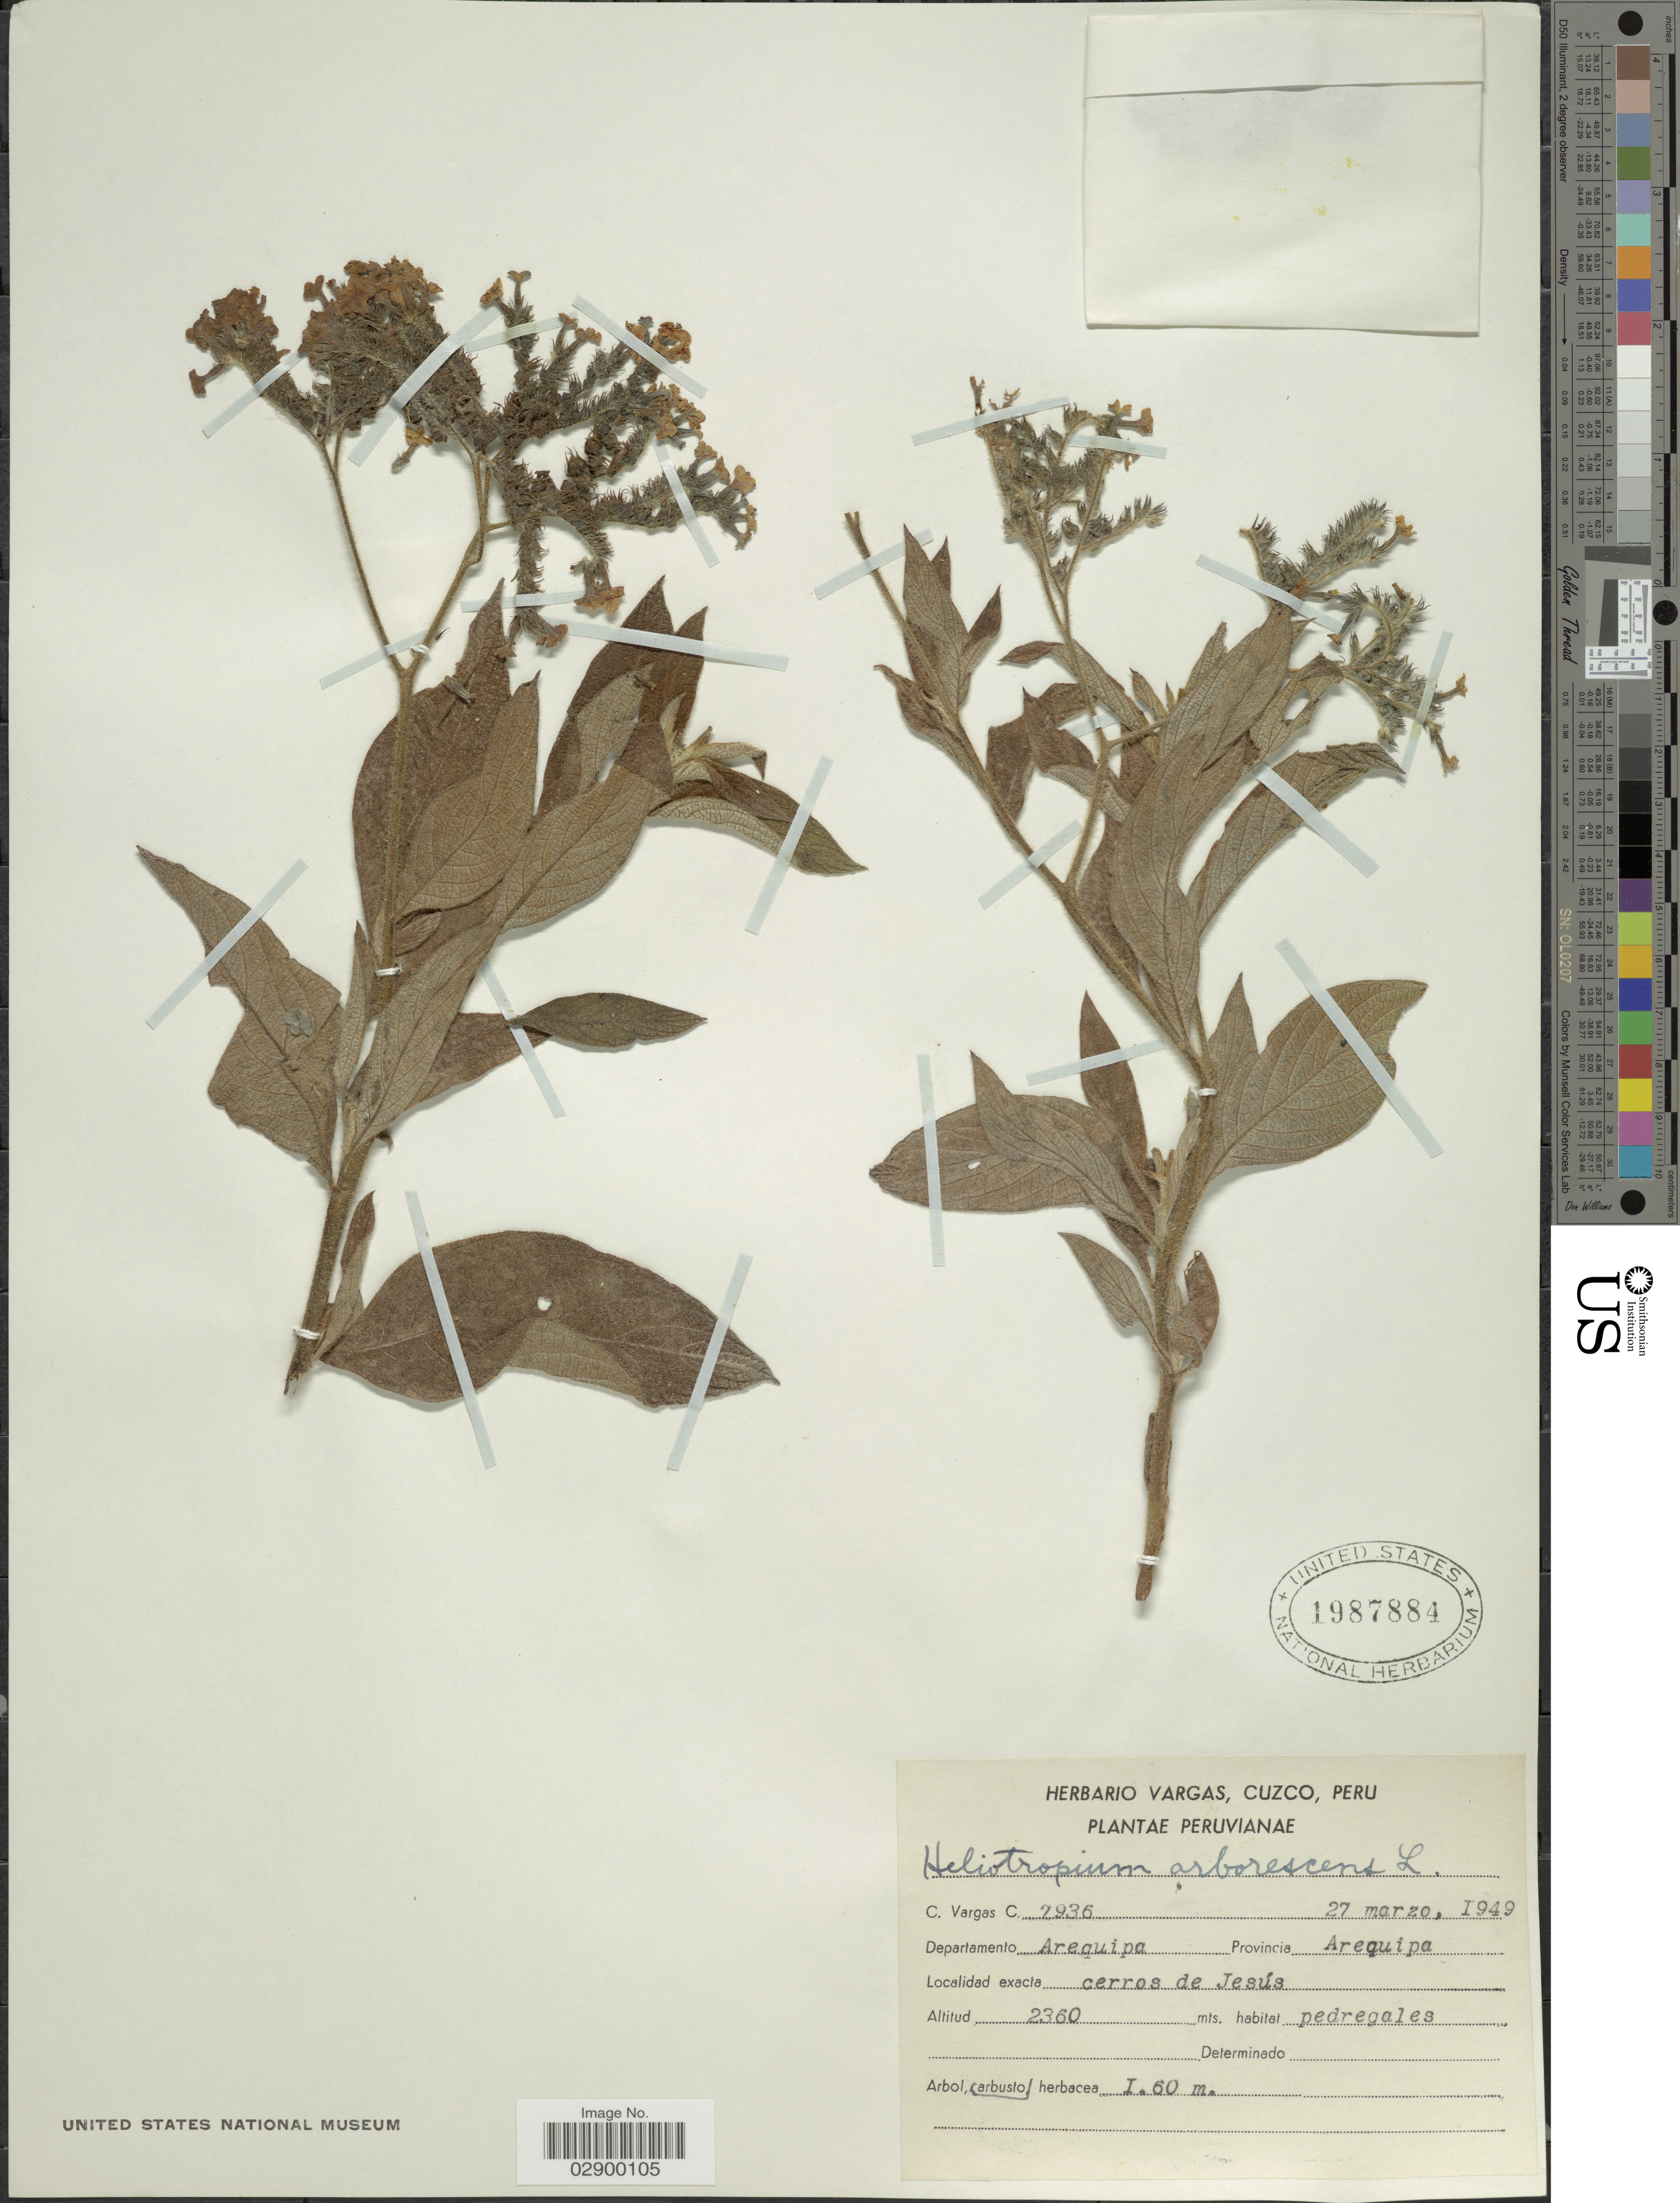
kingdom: Plantae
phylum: Tracheophyta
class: Magnoliopsida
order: Boraginales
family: Heliotropiaceae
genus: Heliotropium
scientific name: Heliotropium arborescens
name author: L.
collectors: C. Vargas Calderón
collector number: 7936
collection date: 1949-03-27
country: Peru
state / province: Arequipa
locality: Departamento Arequipa. Provincia Arequipa. Cerros de Jesús.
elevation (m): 2360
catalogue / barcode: US 1987884